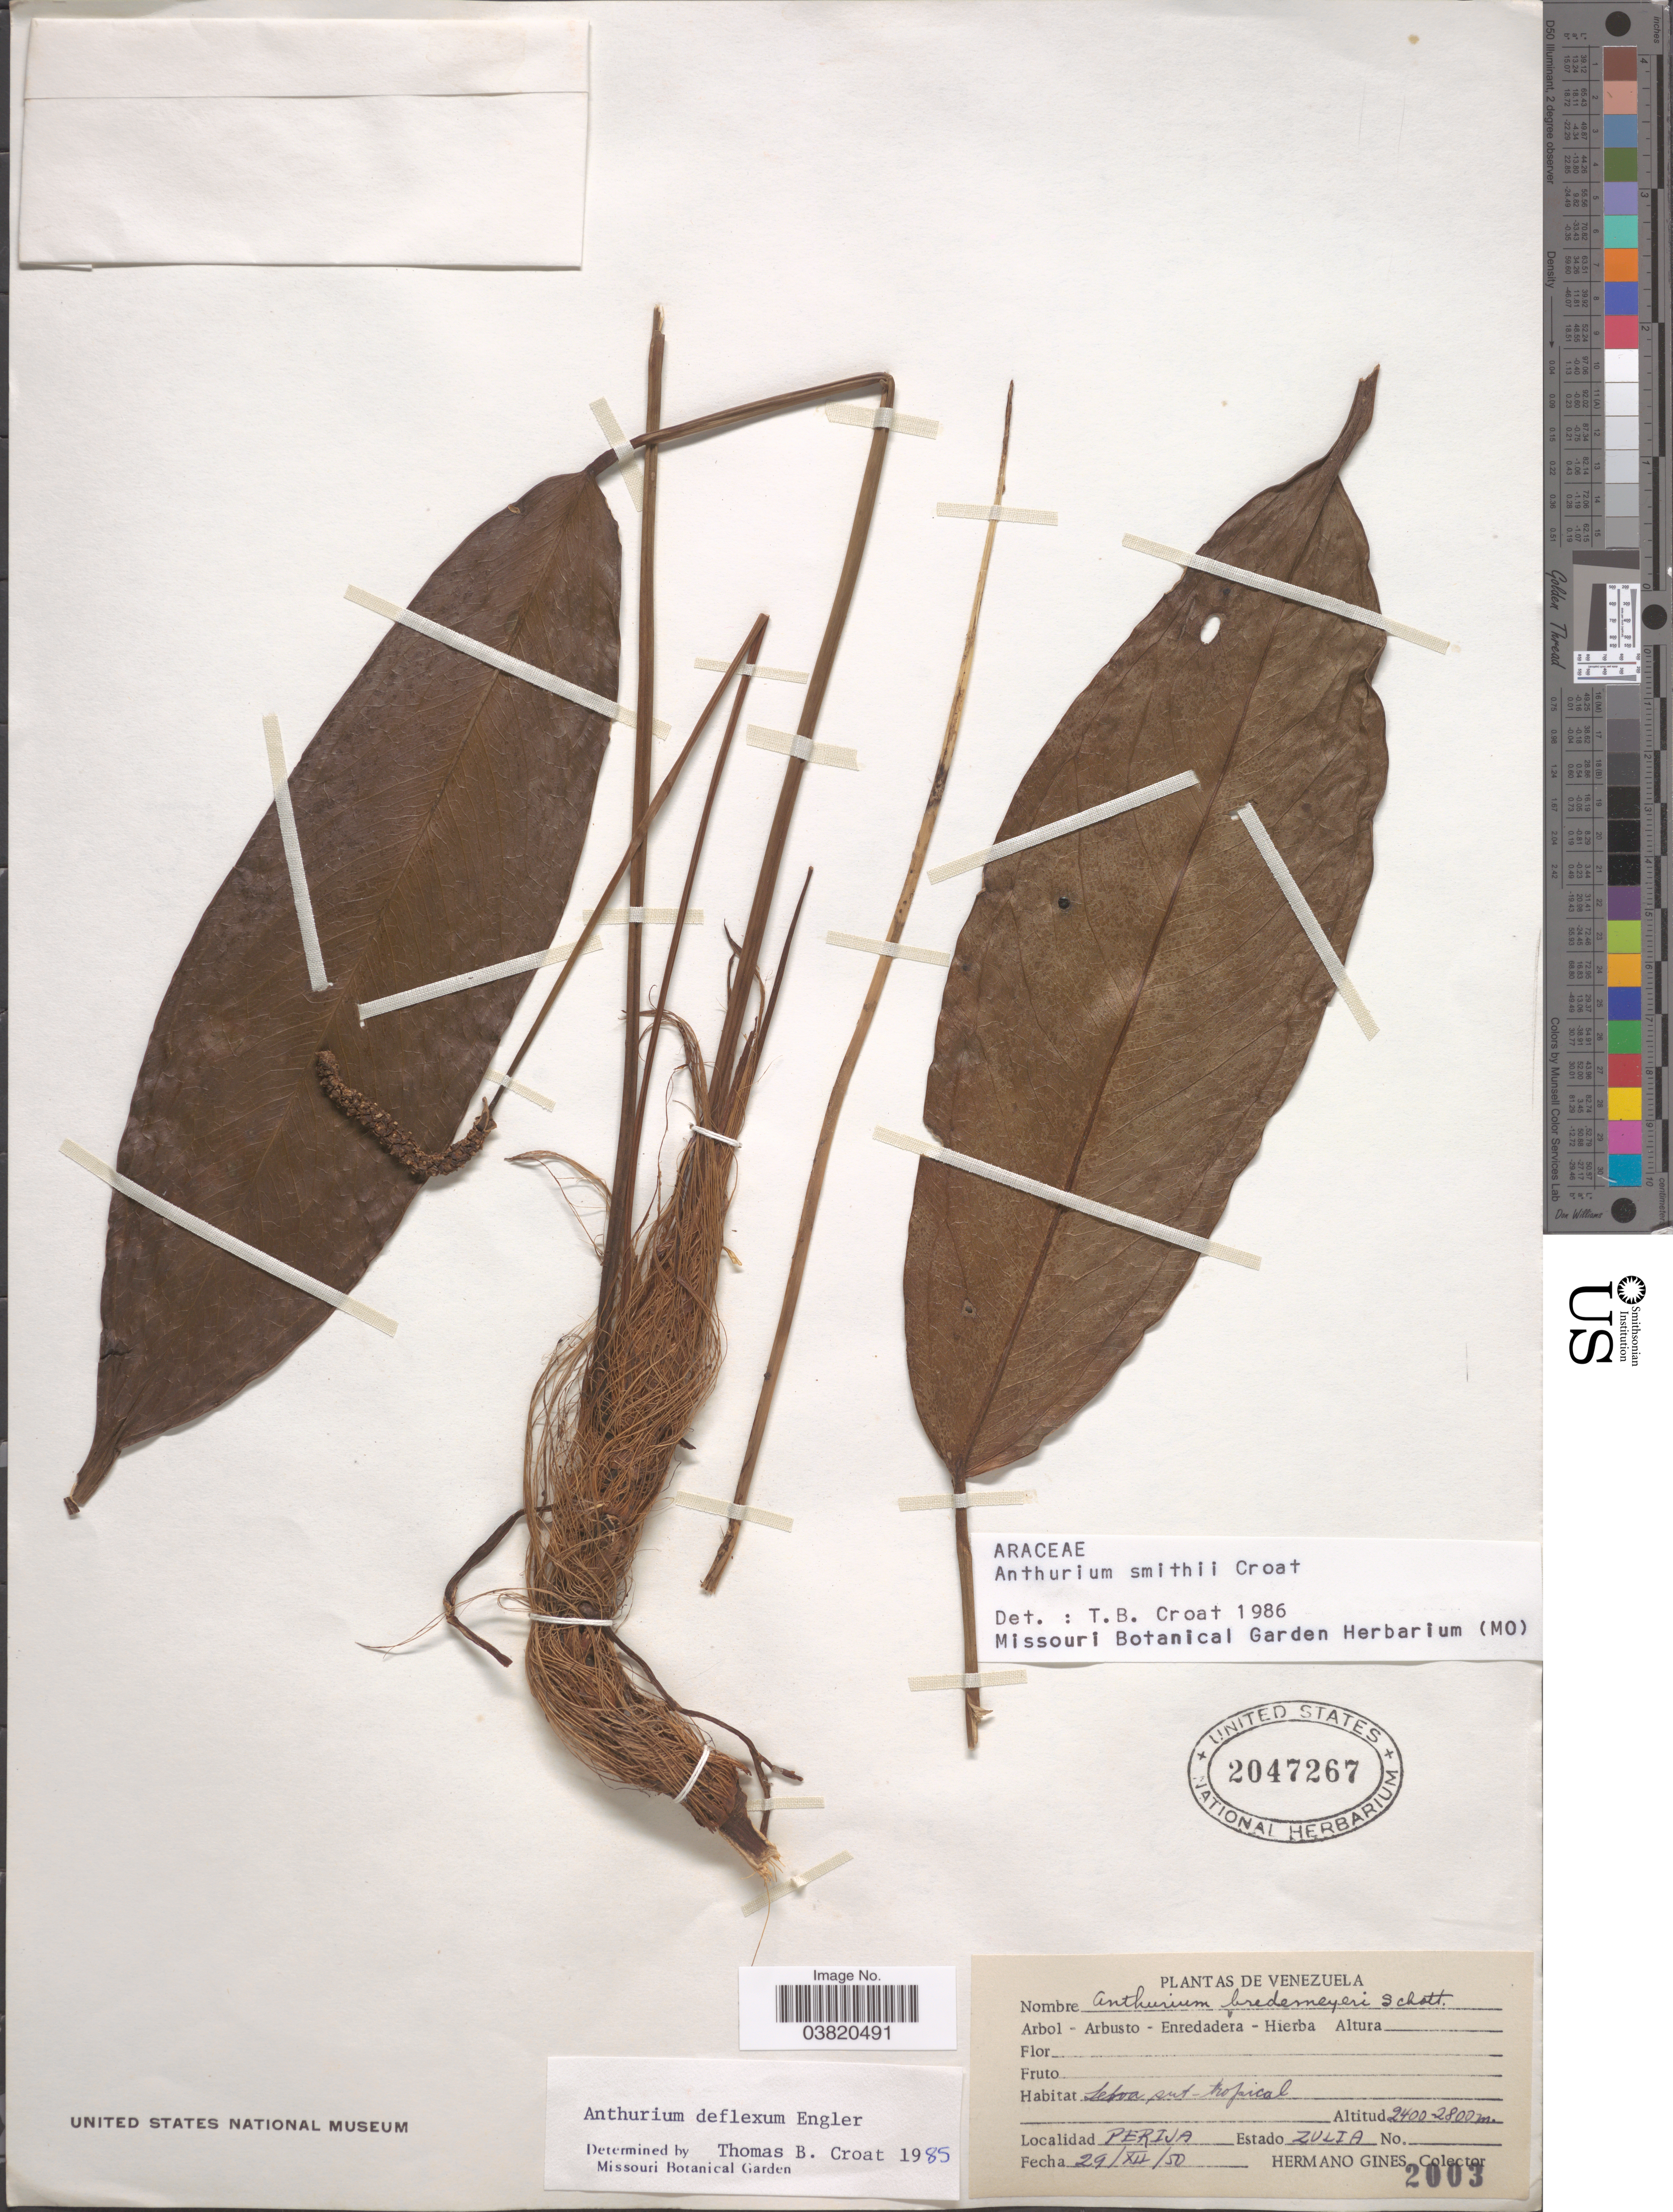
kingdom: Plantae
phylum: Tracheophyta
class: Liliopsida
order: Alismatales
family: Araceae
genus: Anthurium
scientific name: Anthurium smithii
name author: Croat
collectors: Bro. Gines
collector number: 2003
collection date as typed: Transcribed d/m/y: 29/7/50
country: Venezuela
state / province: Zulia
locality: Perija.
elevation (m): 2400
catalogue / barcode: US 2047267